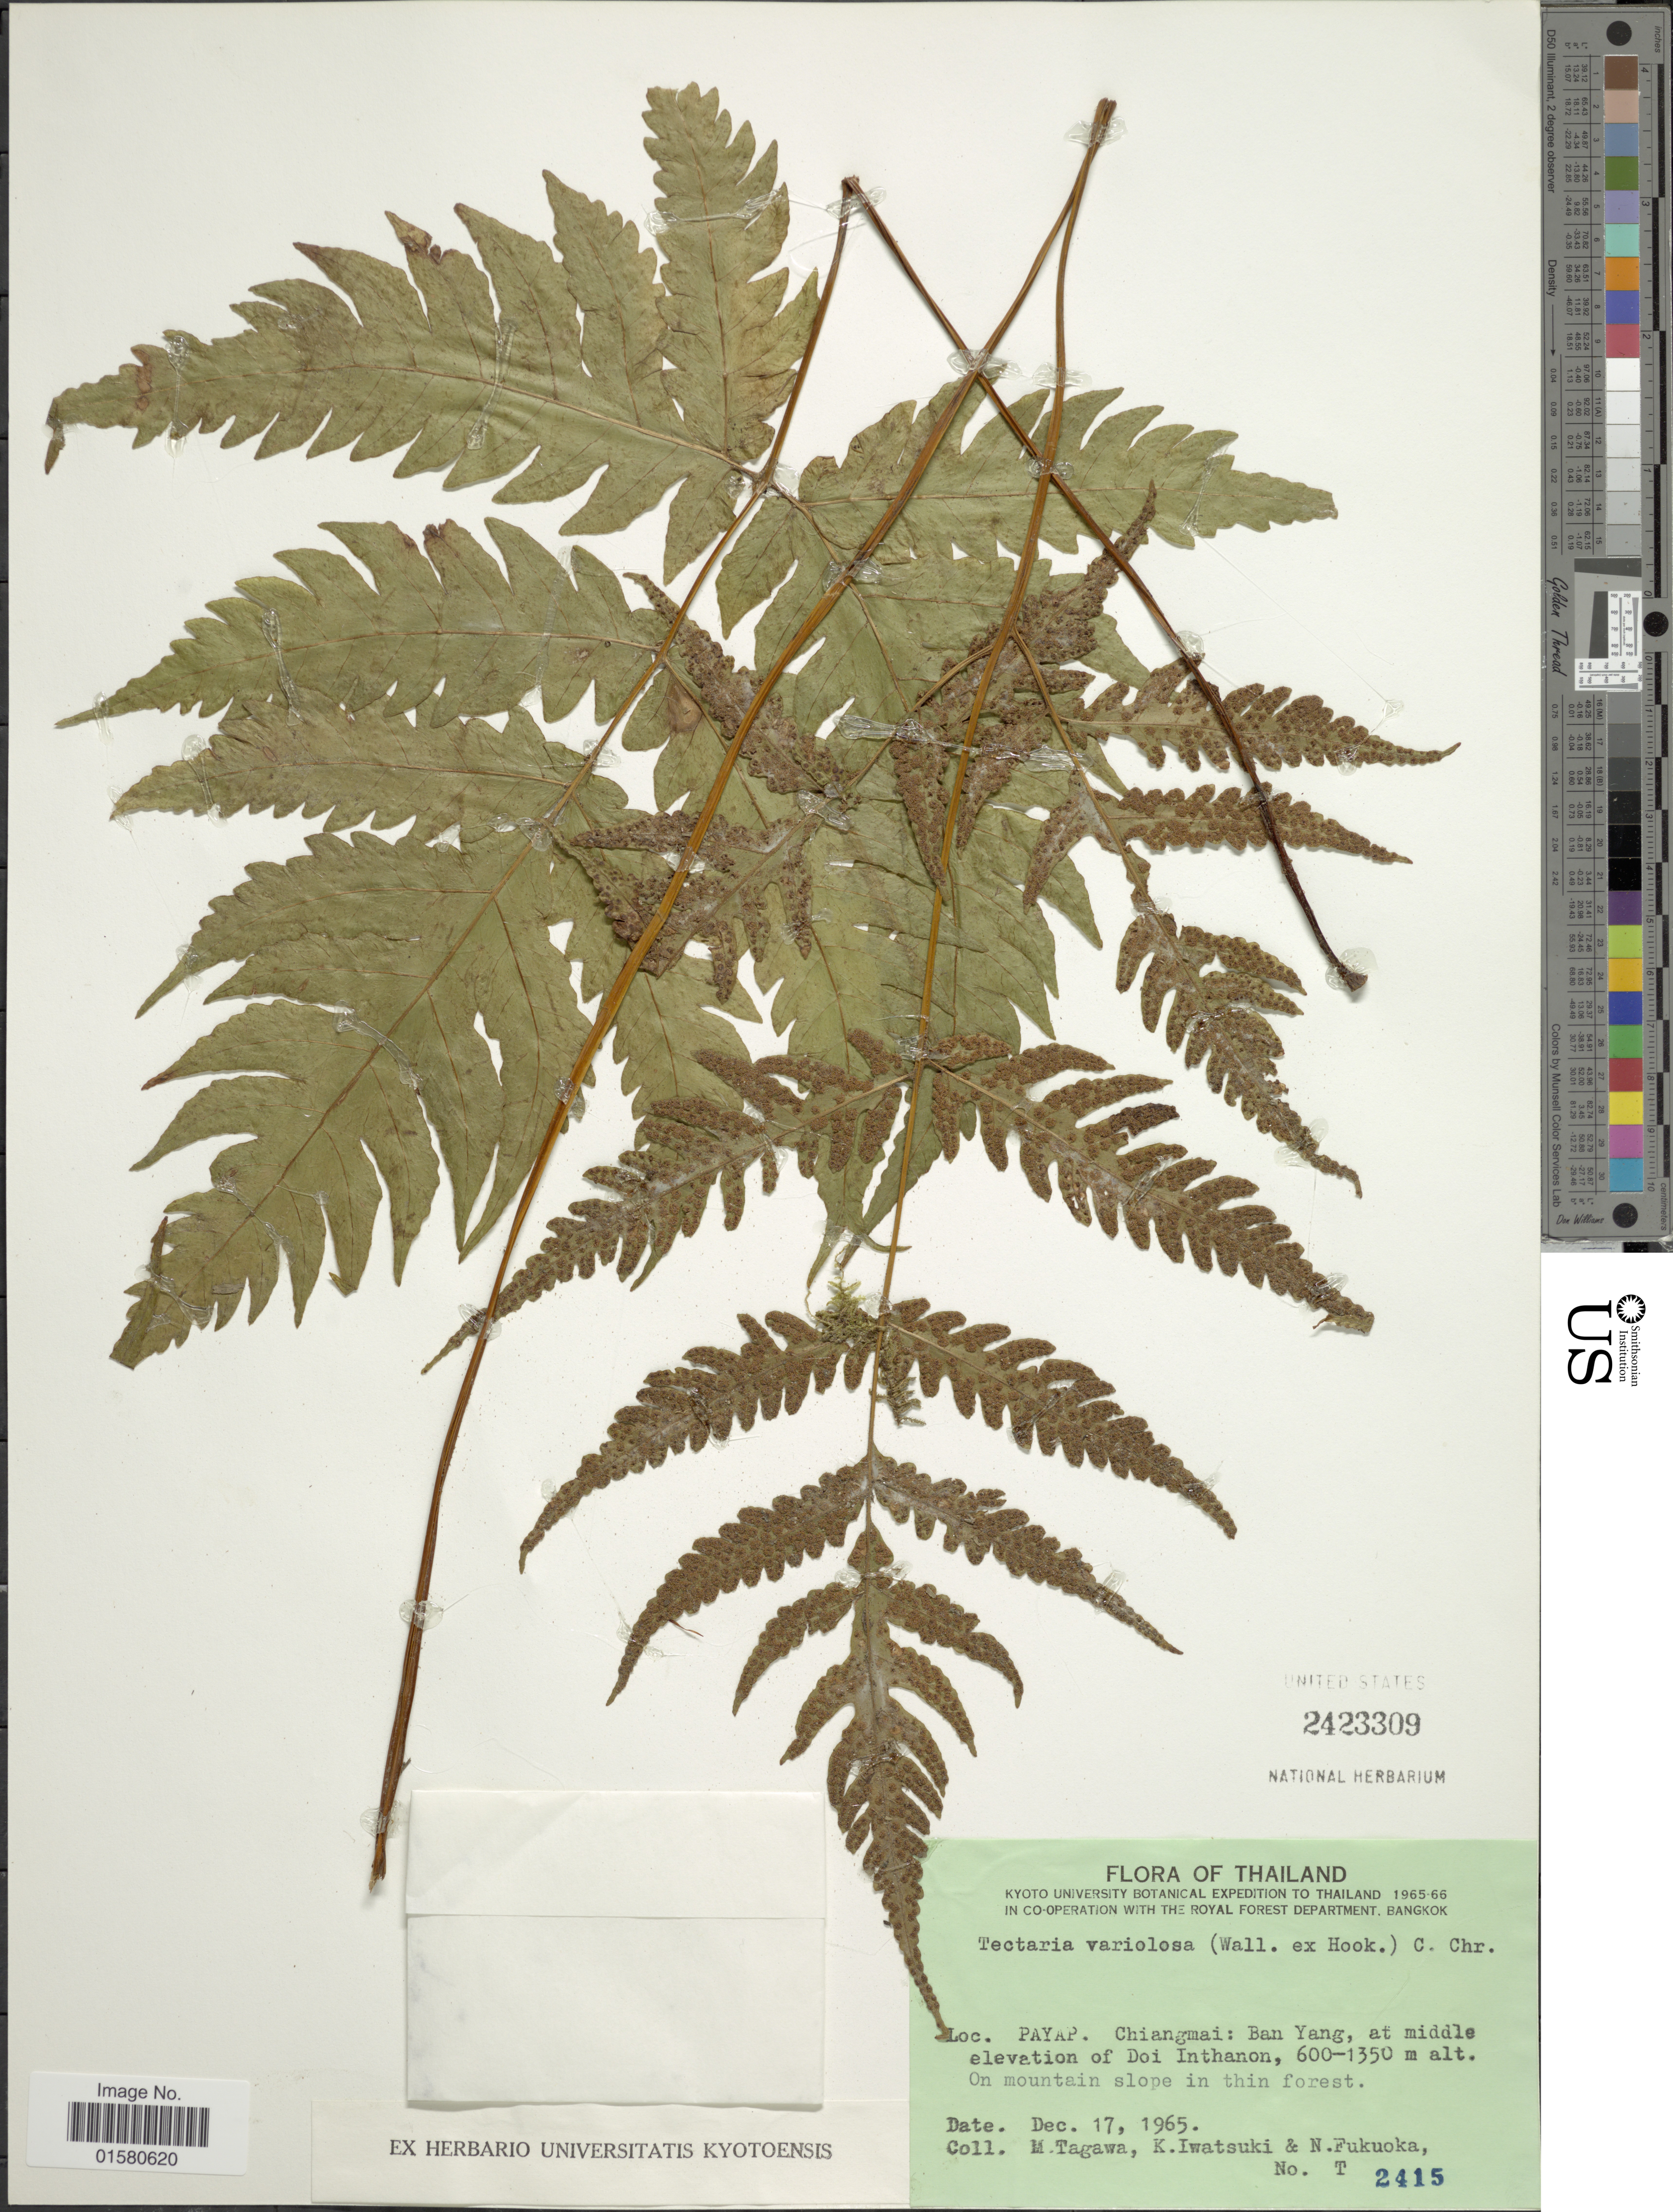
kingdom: Plantae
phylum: Tracheophyta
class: Polypodiopsida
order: Polypodiales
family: Tectariaceae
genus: Tectaria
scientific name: Tectaria variolosa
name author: (Wall. ex Hook.) C. Chr.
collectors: M. Tagawa, K. Iwatsuki & N. Fukuoka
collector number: T 2415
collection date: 1965-12-17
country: Thailand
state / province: Chiang Mai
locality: Payap. Chiangmai: Ban Yang, at middle elevation of Dio Inthanon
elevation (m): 600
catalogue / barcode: US 2423309